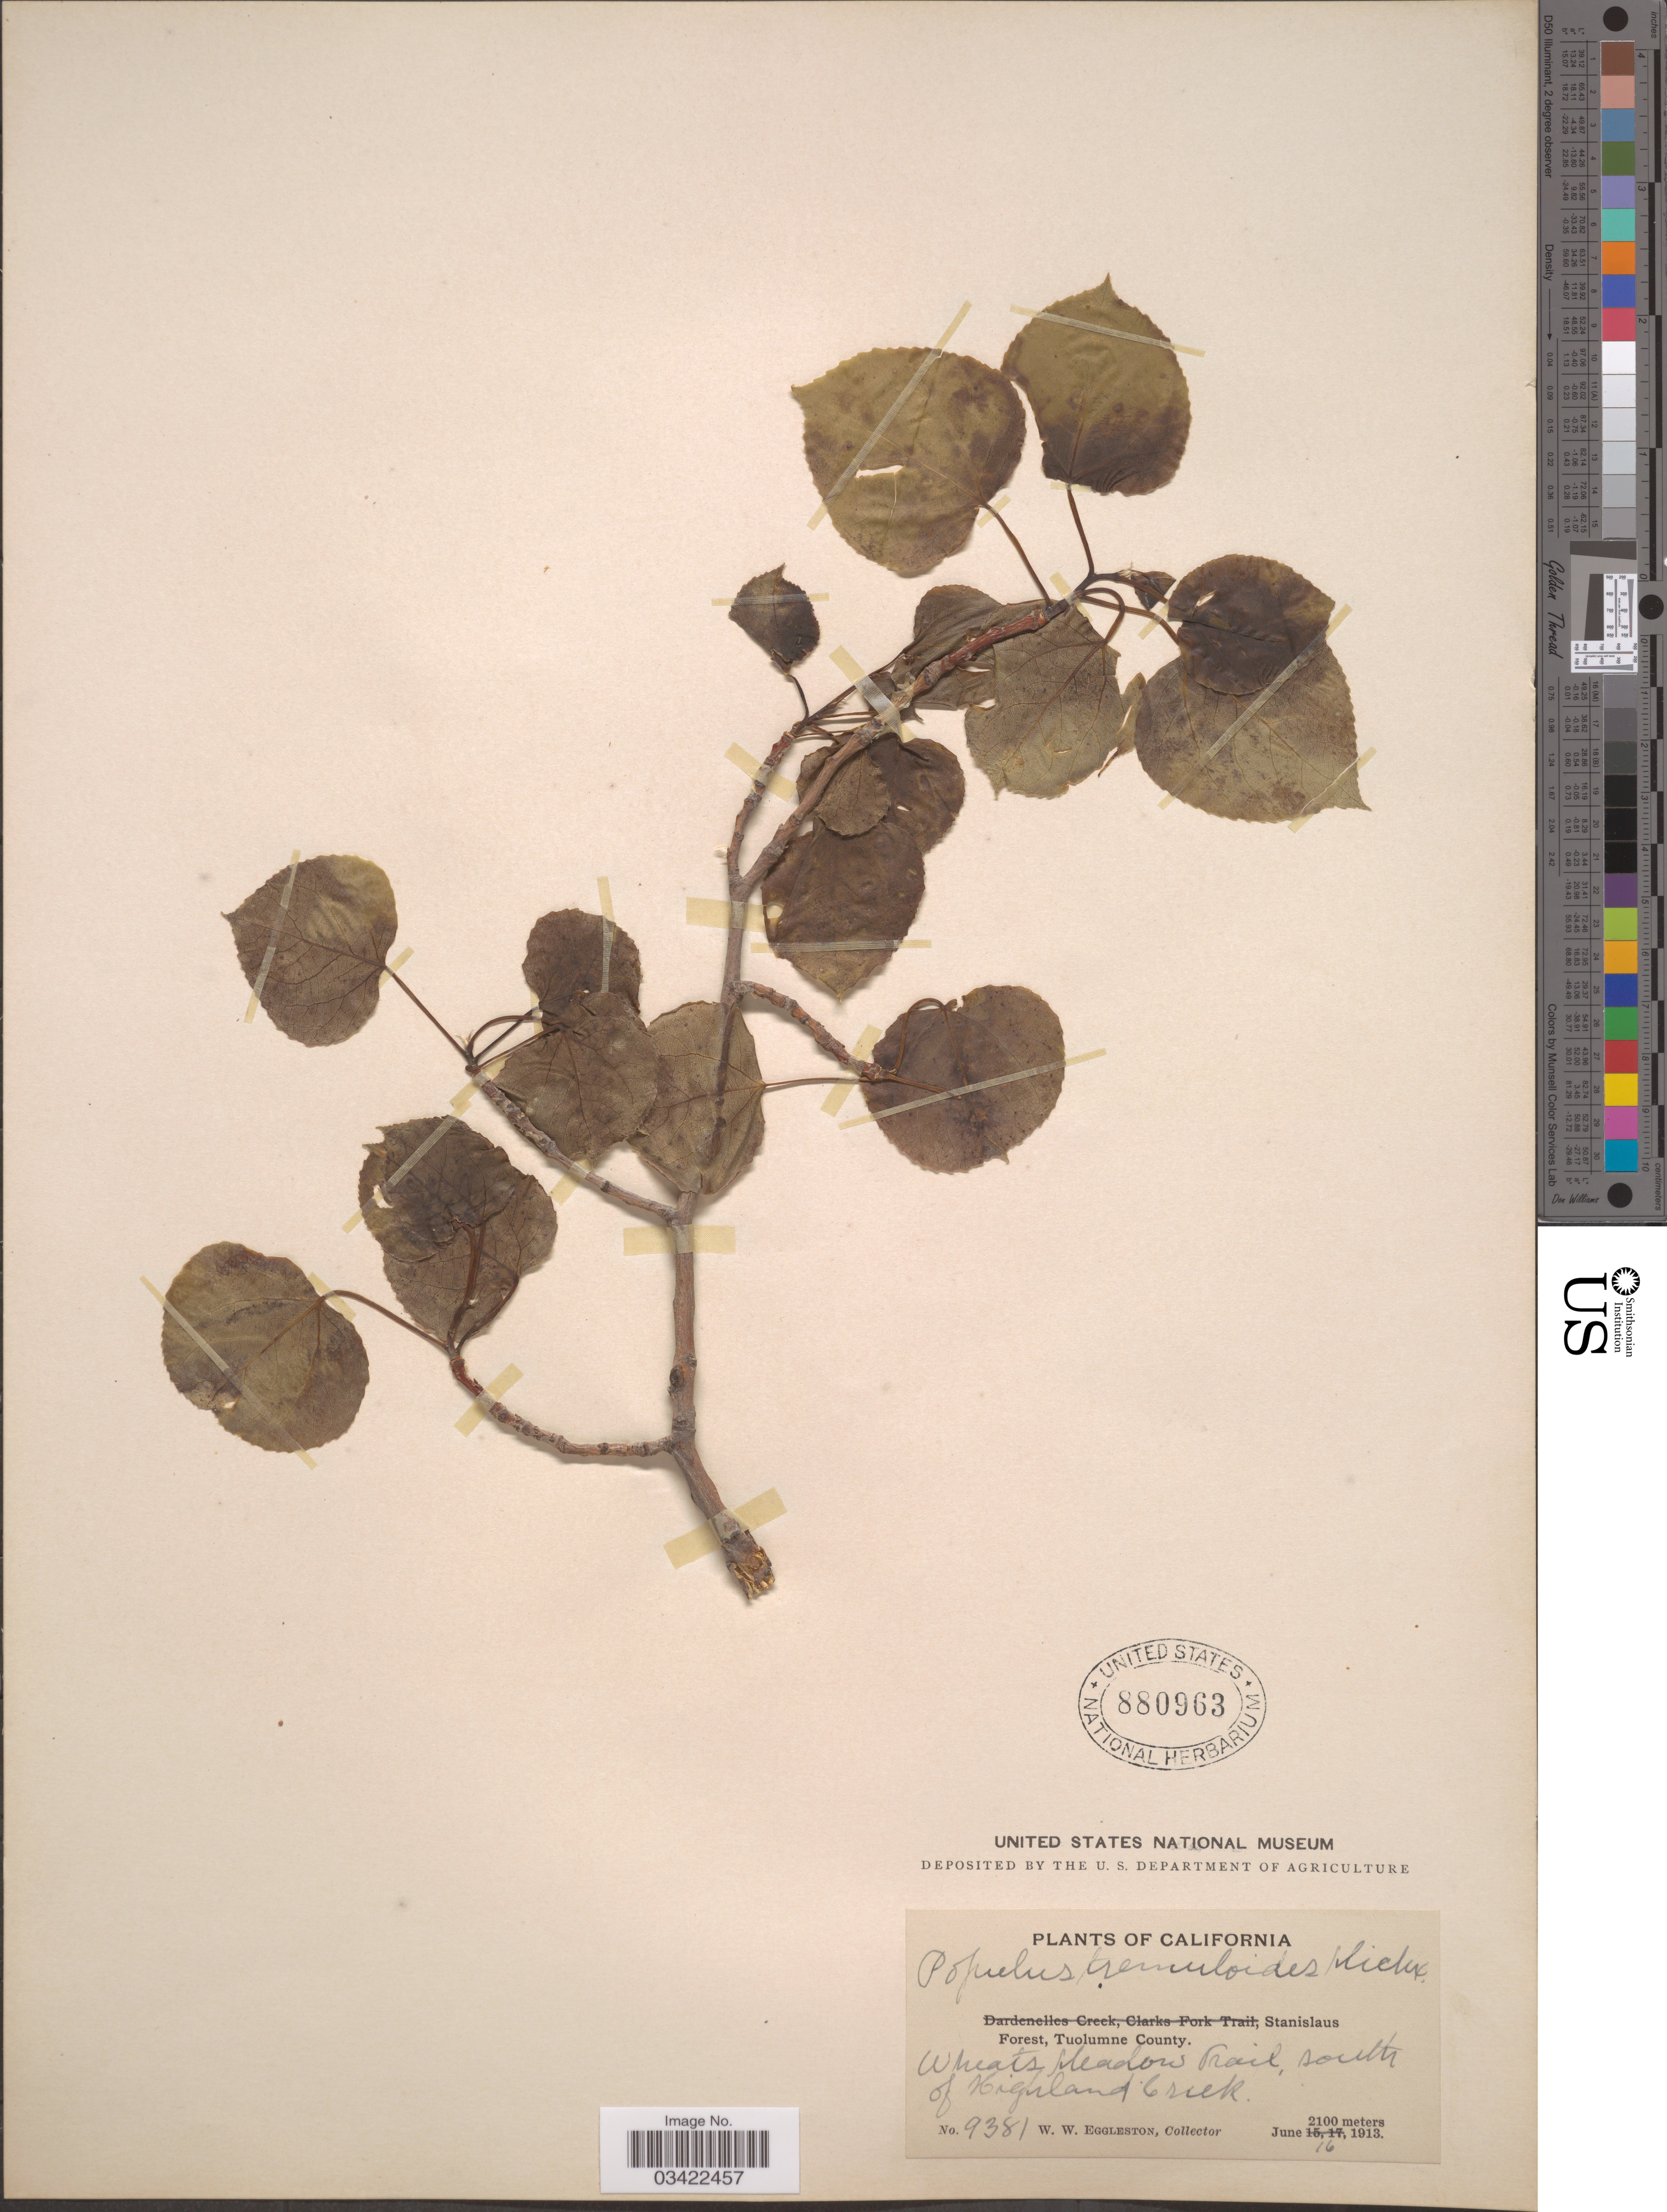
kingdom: Plantae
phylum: Tracheophyta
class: Magnoliopsida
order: Malpighiales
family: Salicaceae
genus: Populus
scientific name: Populus tremuloides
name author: Michx.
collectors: W. W. Eggleston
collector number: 9381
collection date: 1913-06-16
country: United States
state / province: California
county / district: Tuolumne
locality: Stanislaus Forest, Tuolumne County. Wheats Meadow Trail, south of Highland Creek.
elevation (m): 2100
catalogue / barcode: US 880963